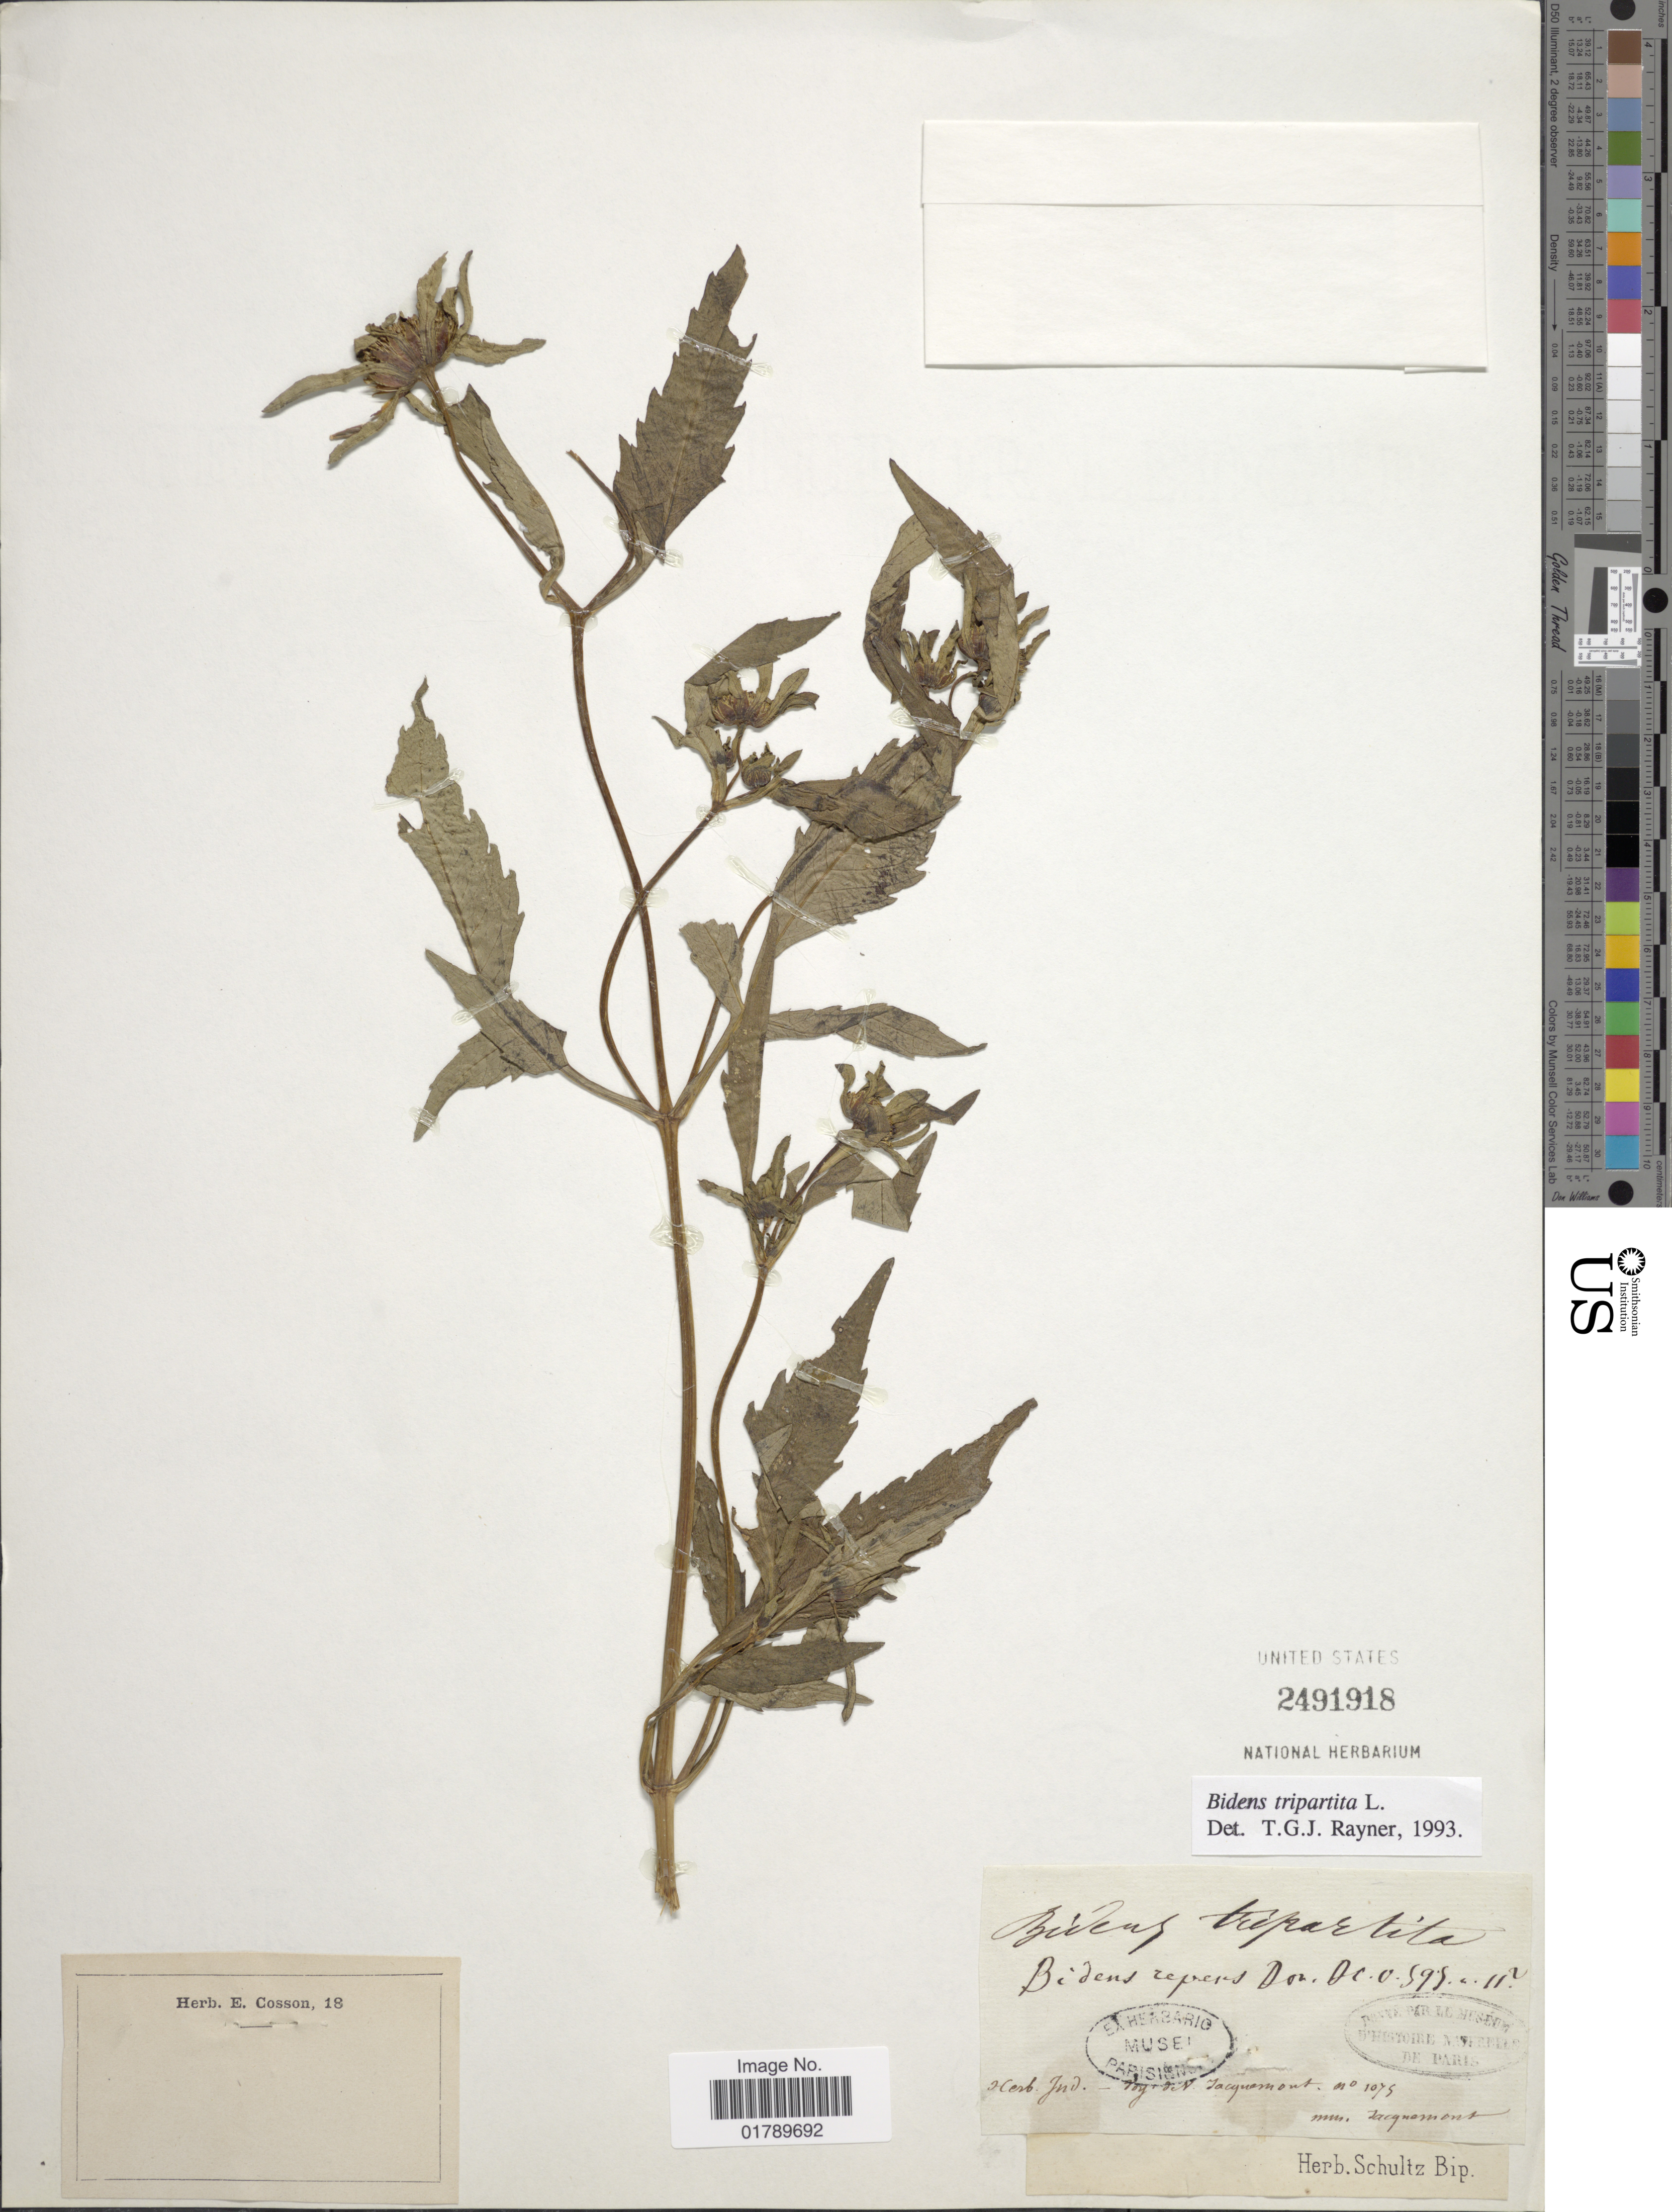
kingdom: Plantae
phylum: Tracheophyta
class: Magnoliopsida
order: Asterales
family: Asteraceae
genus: Bidens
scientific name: Bidens tripartita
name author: L.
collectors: V. Jacquemont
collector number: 1075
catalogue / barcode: US 2491918